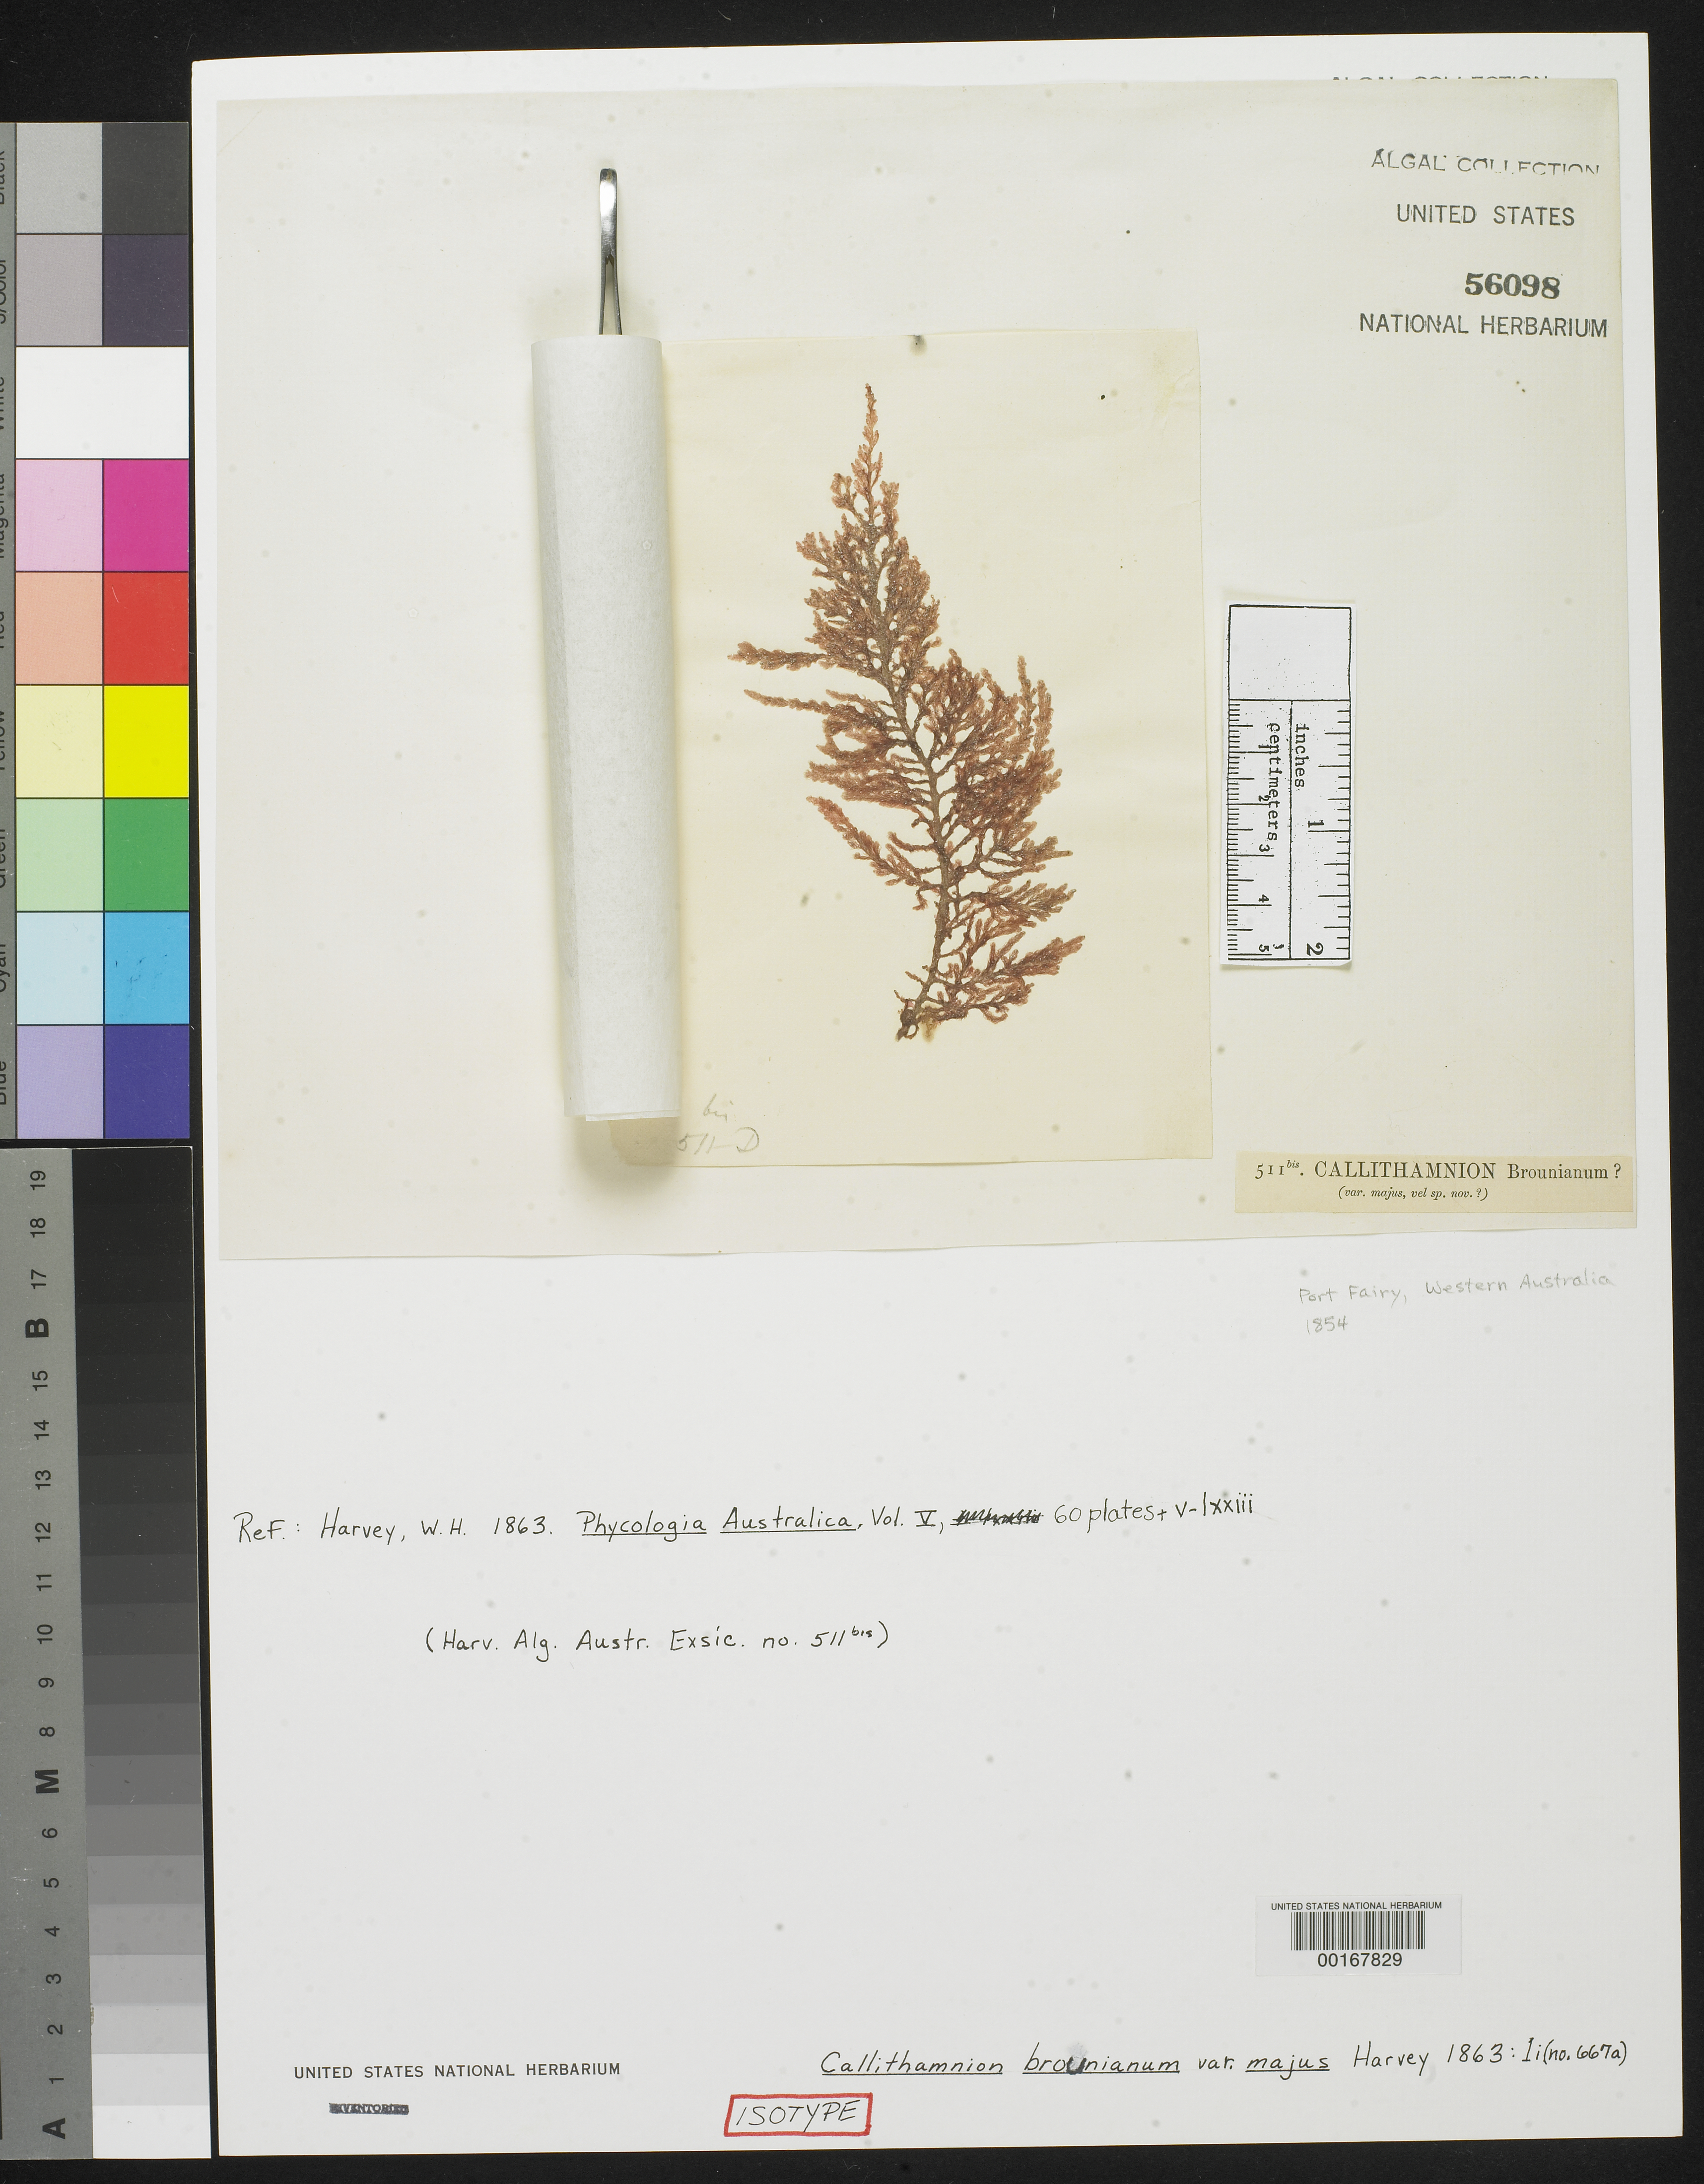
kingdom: Plantae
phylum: Rhodophyta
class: Florideophyceae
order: Ceramiales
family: Callithamniaceae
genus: Callithamnion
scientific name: Callithamnion brounianum var. majus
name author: Harv.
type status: Isotype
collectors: W. Harvey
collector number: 511 BIS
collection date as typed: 1854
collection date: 1854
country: Australia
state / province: Victoria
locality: Port Fairy.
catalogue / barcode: US 56098